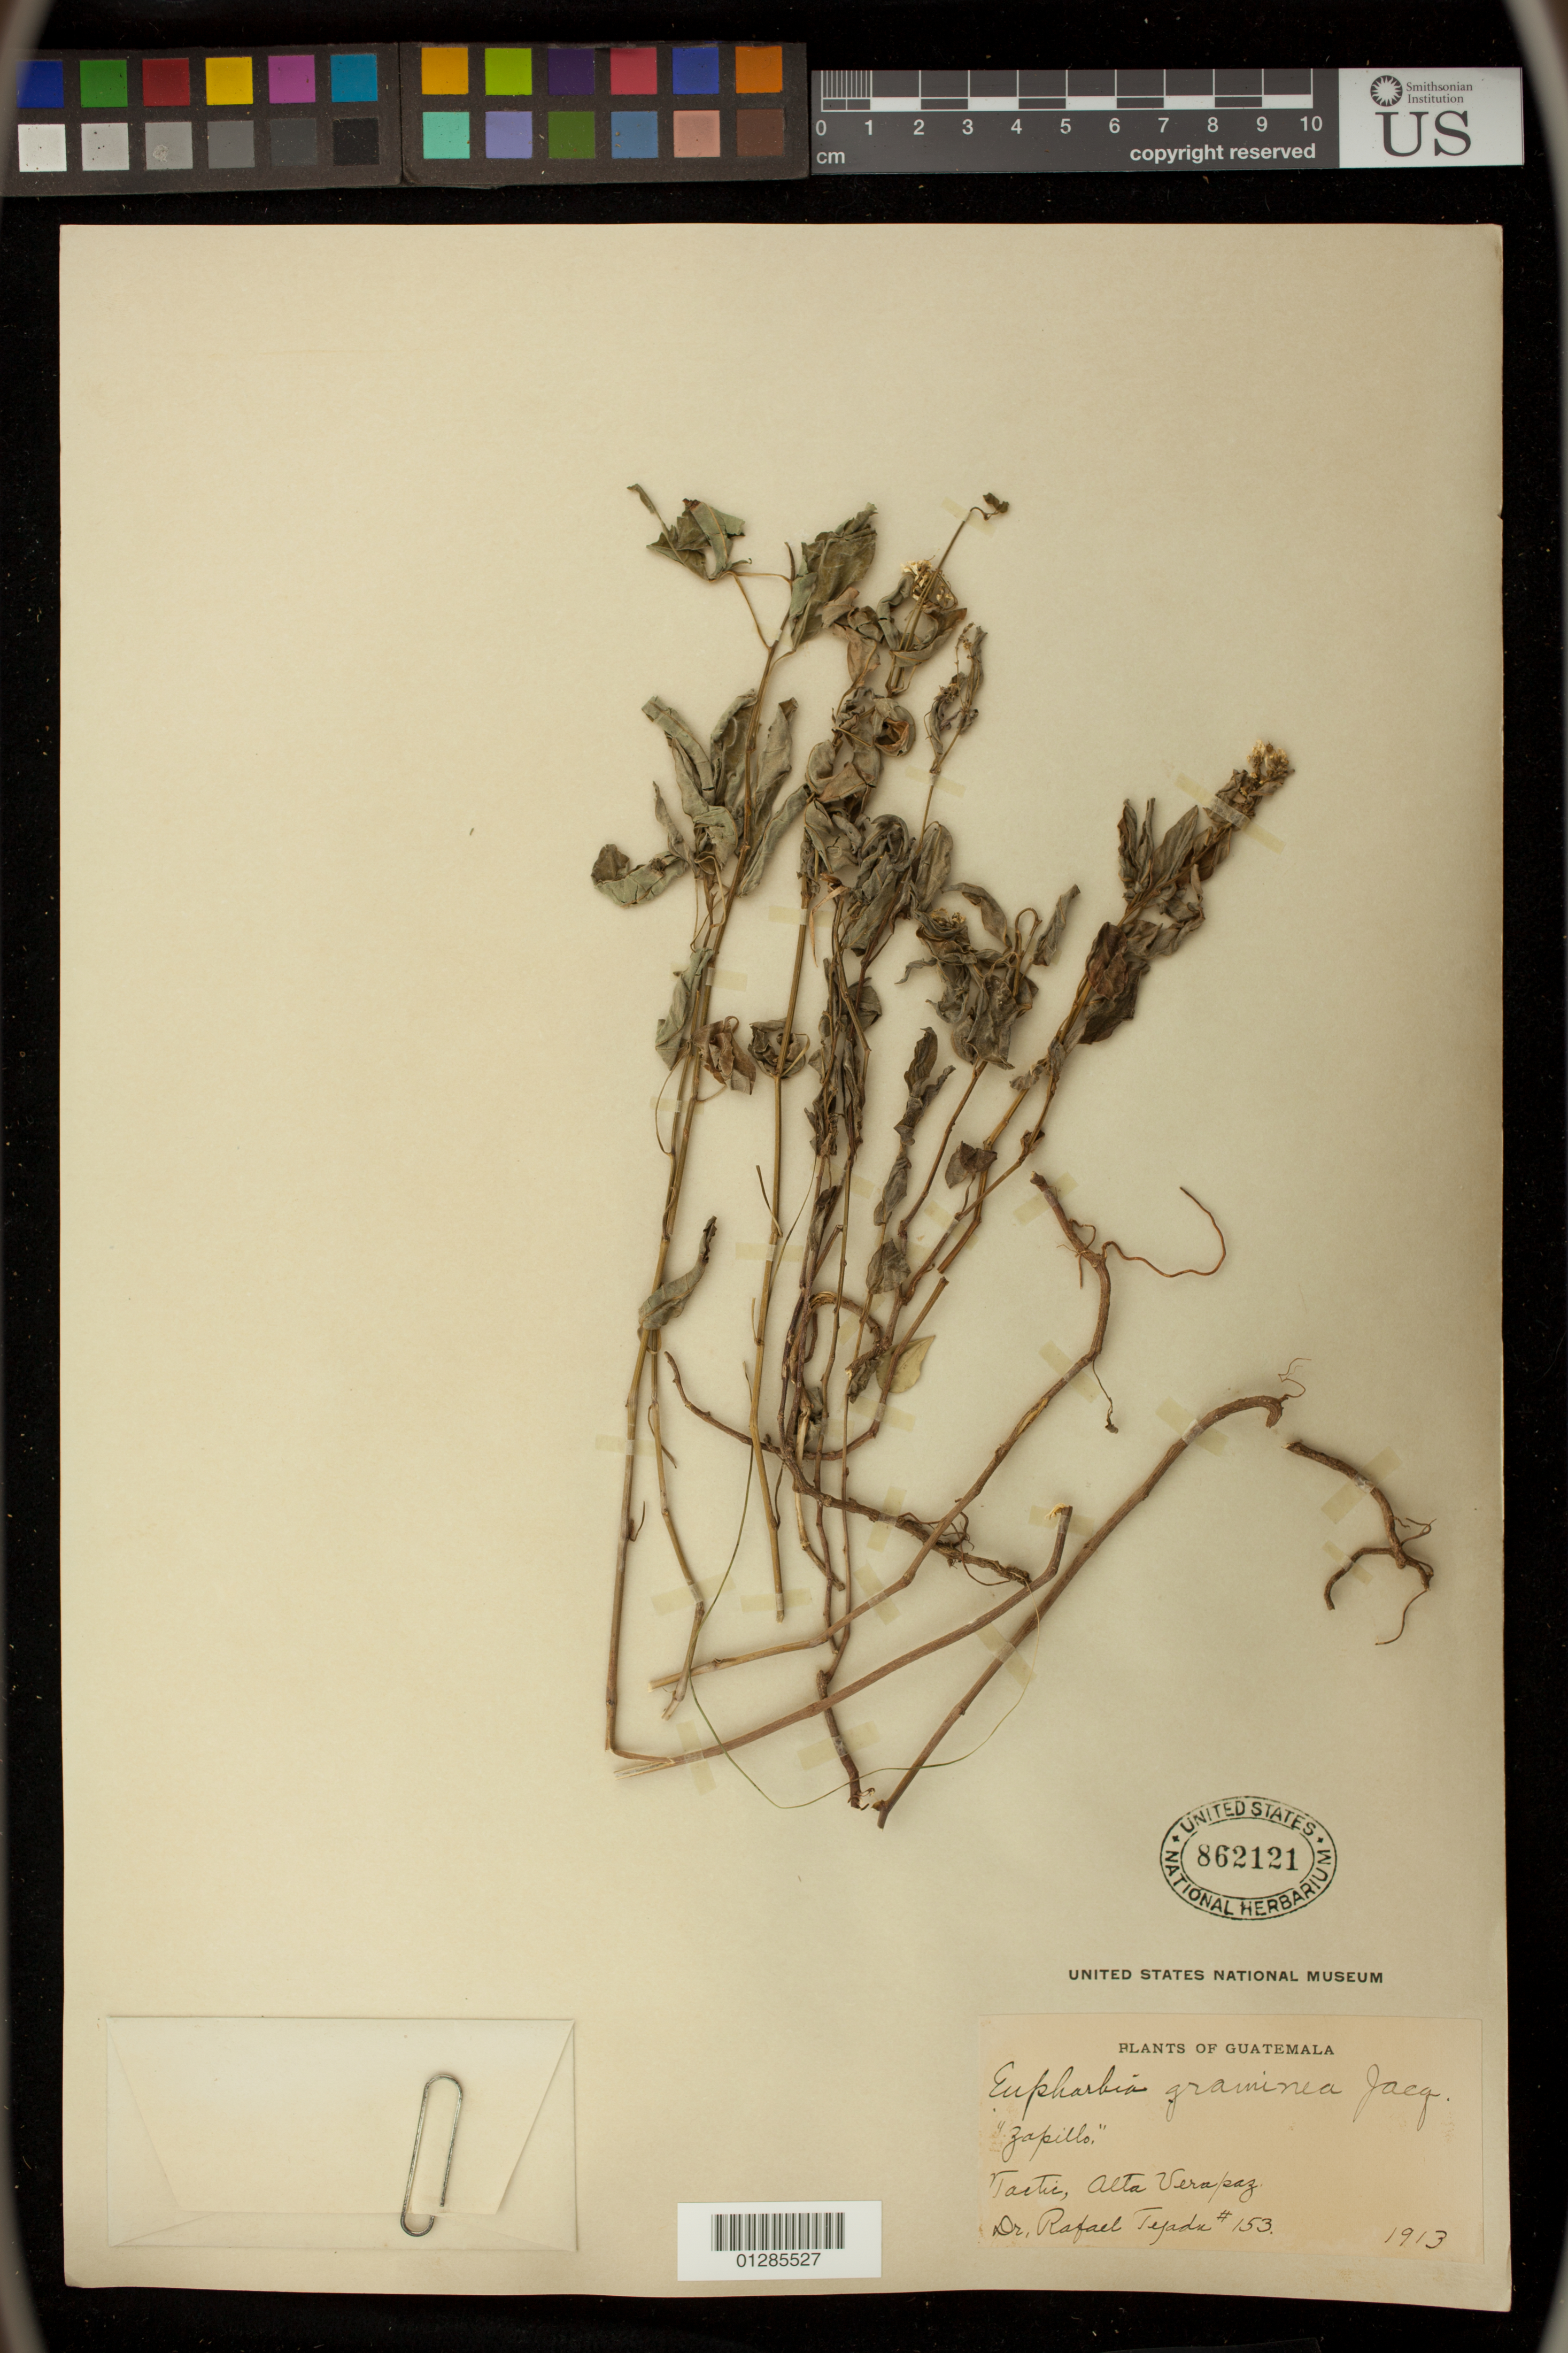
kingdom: Plantae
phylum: Tracheophyta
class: Magnoliopsida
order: Malpighiales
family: Euphorbiaceae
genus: Euphorbia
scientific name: Euphorbia graminea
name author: Jacq.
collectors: R. Tejada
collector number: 153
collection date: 1913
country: Guatemala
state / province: Alta Verapaz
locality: Tactic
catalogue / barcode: US 862121